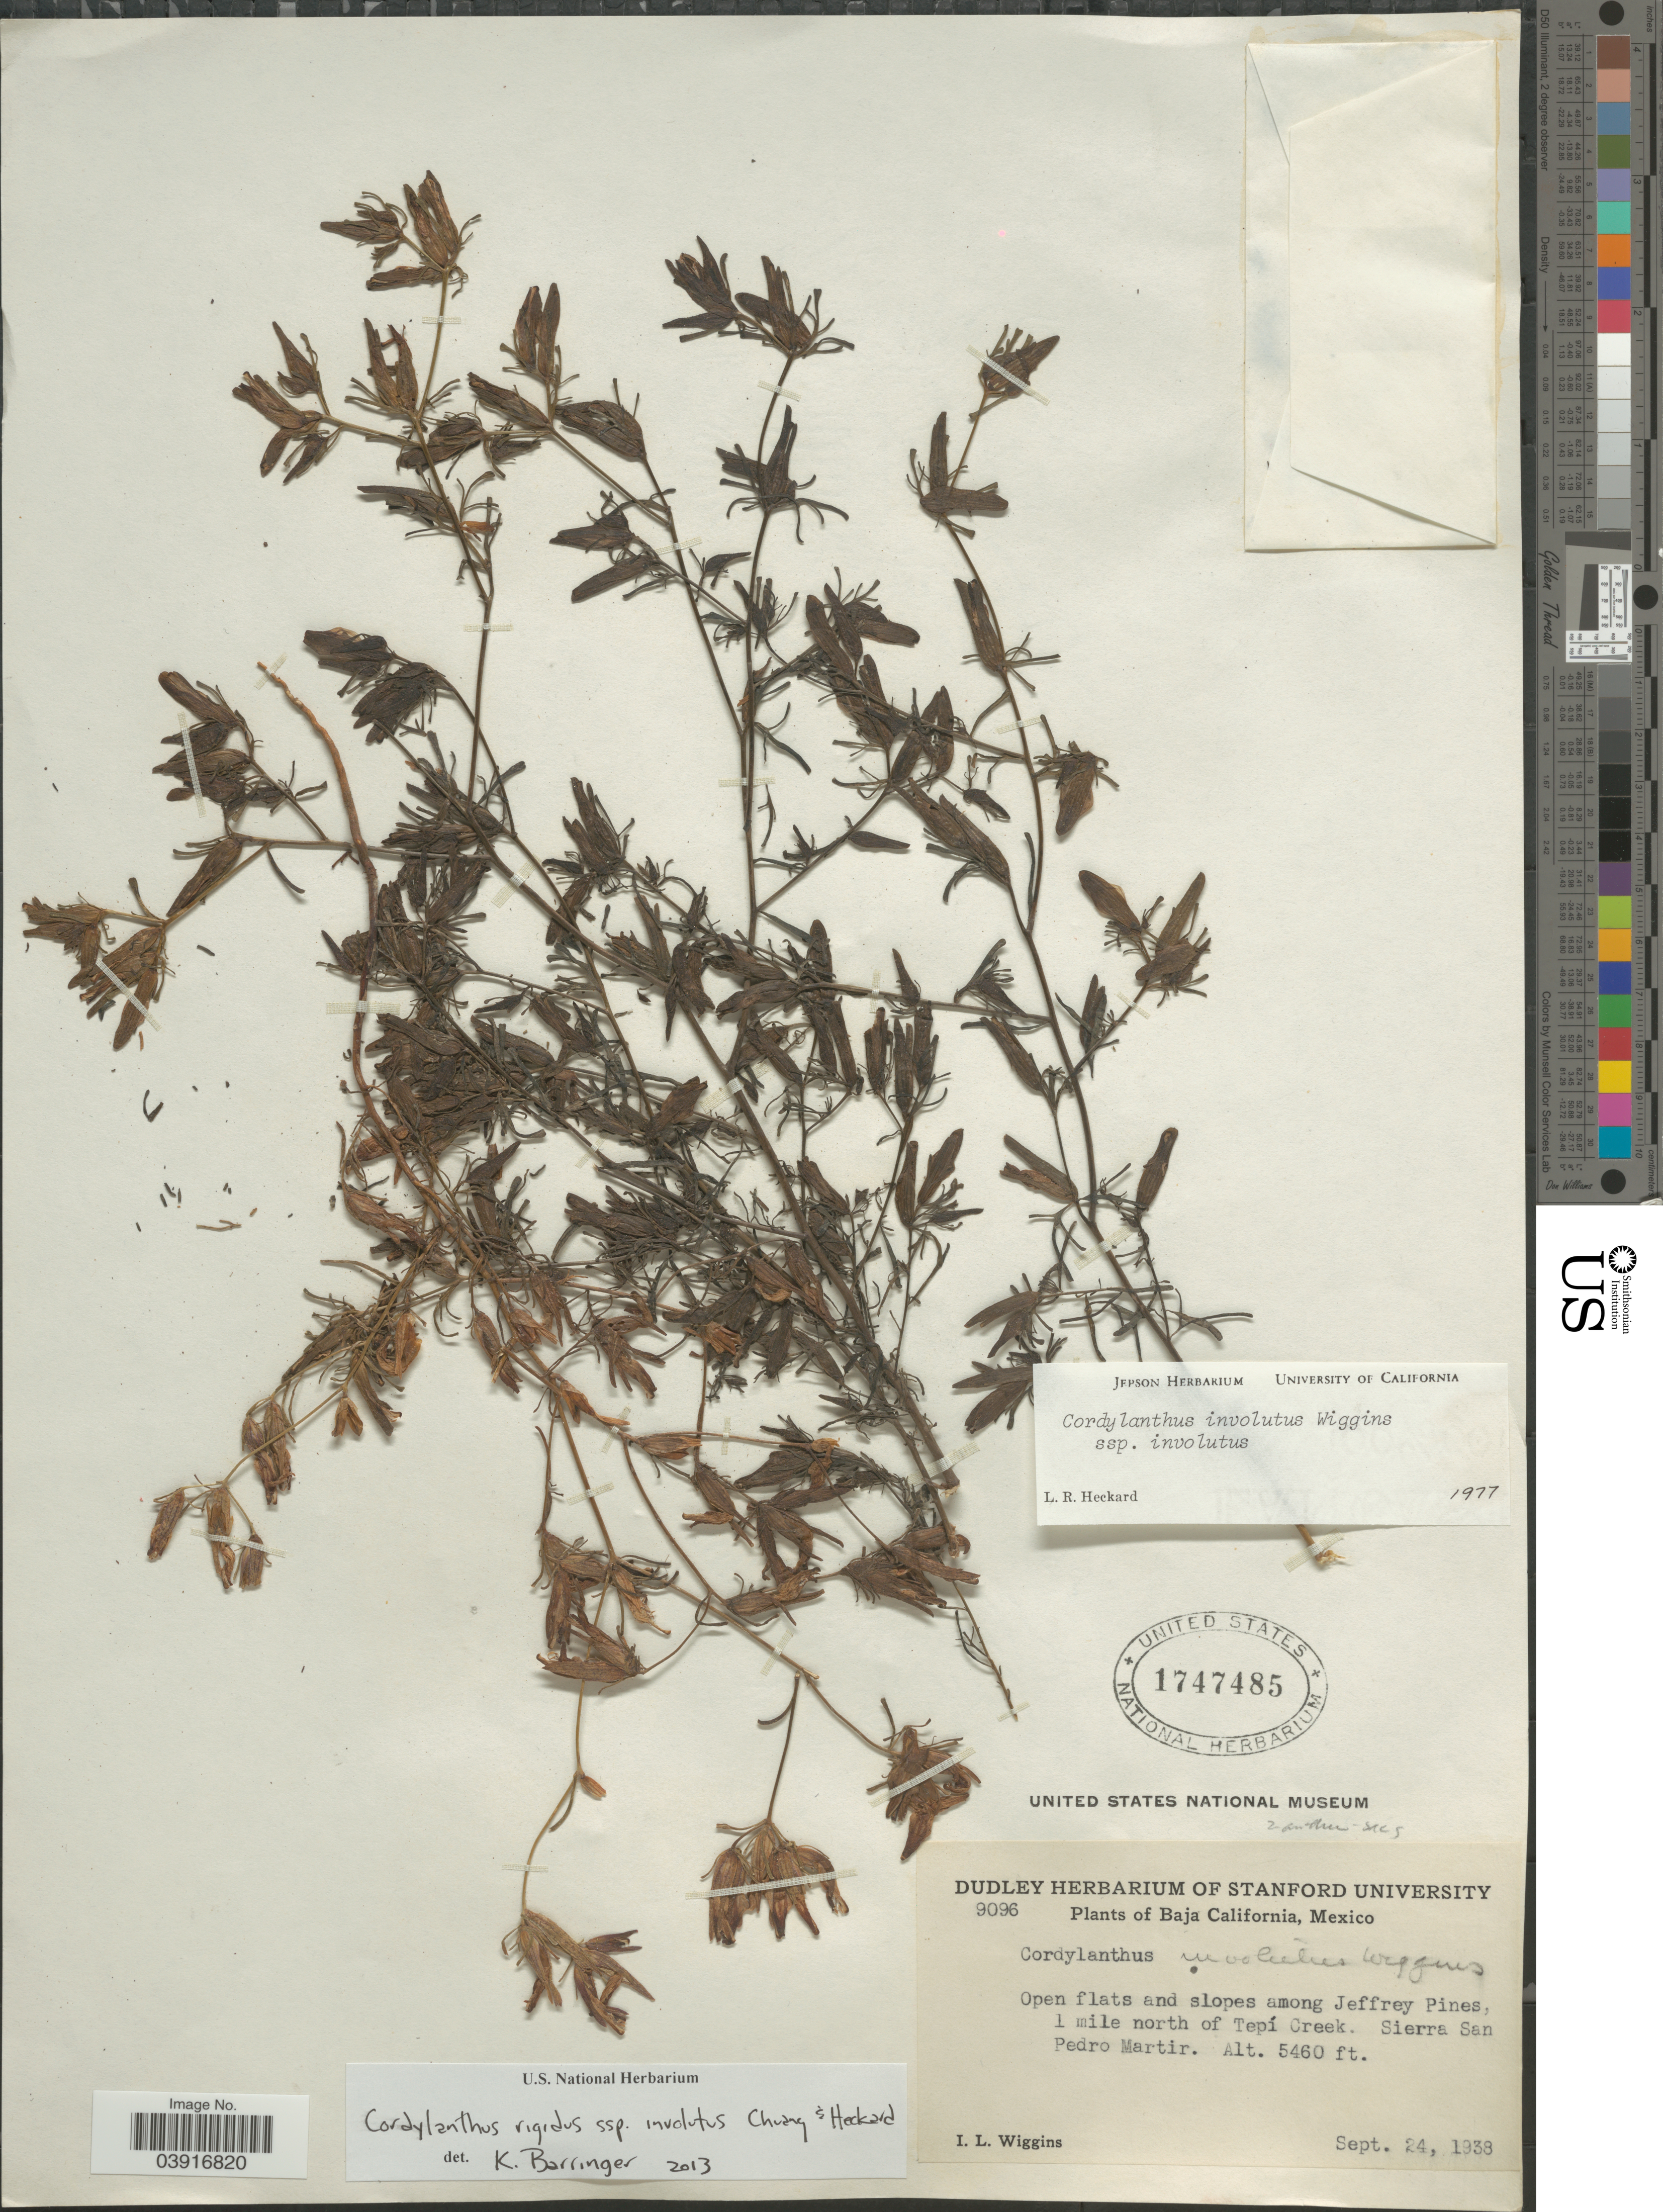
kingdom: Plantae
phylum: Tracheophyta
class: Magnoliopsida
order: Lamiales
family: Orobanchaceae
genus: Cordylanthus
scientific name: Cordylanthus rigidus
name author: (Benth.) Jeps.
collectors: I. L. Wiggins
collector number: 9096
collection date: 1938-09-24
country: Mexico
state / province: Baja California Norte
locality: Open flats and slopes among Jeffrey Pines, 1 mile north of Tepí Creek. Sierra San Pedro Martir.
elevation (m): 1664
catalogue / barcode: US 1747485